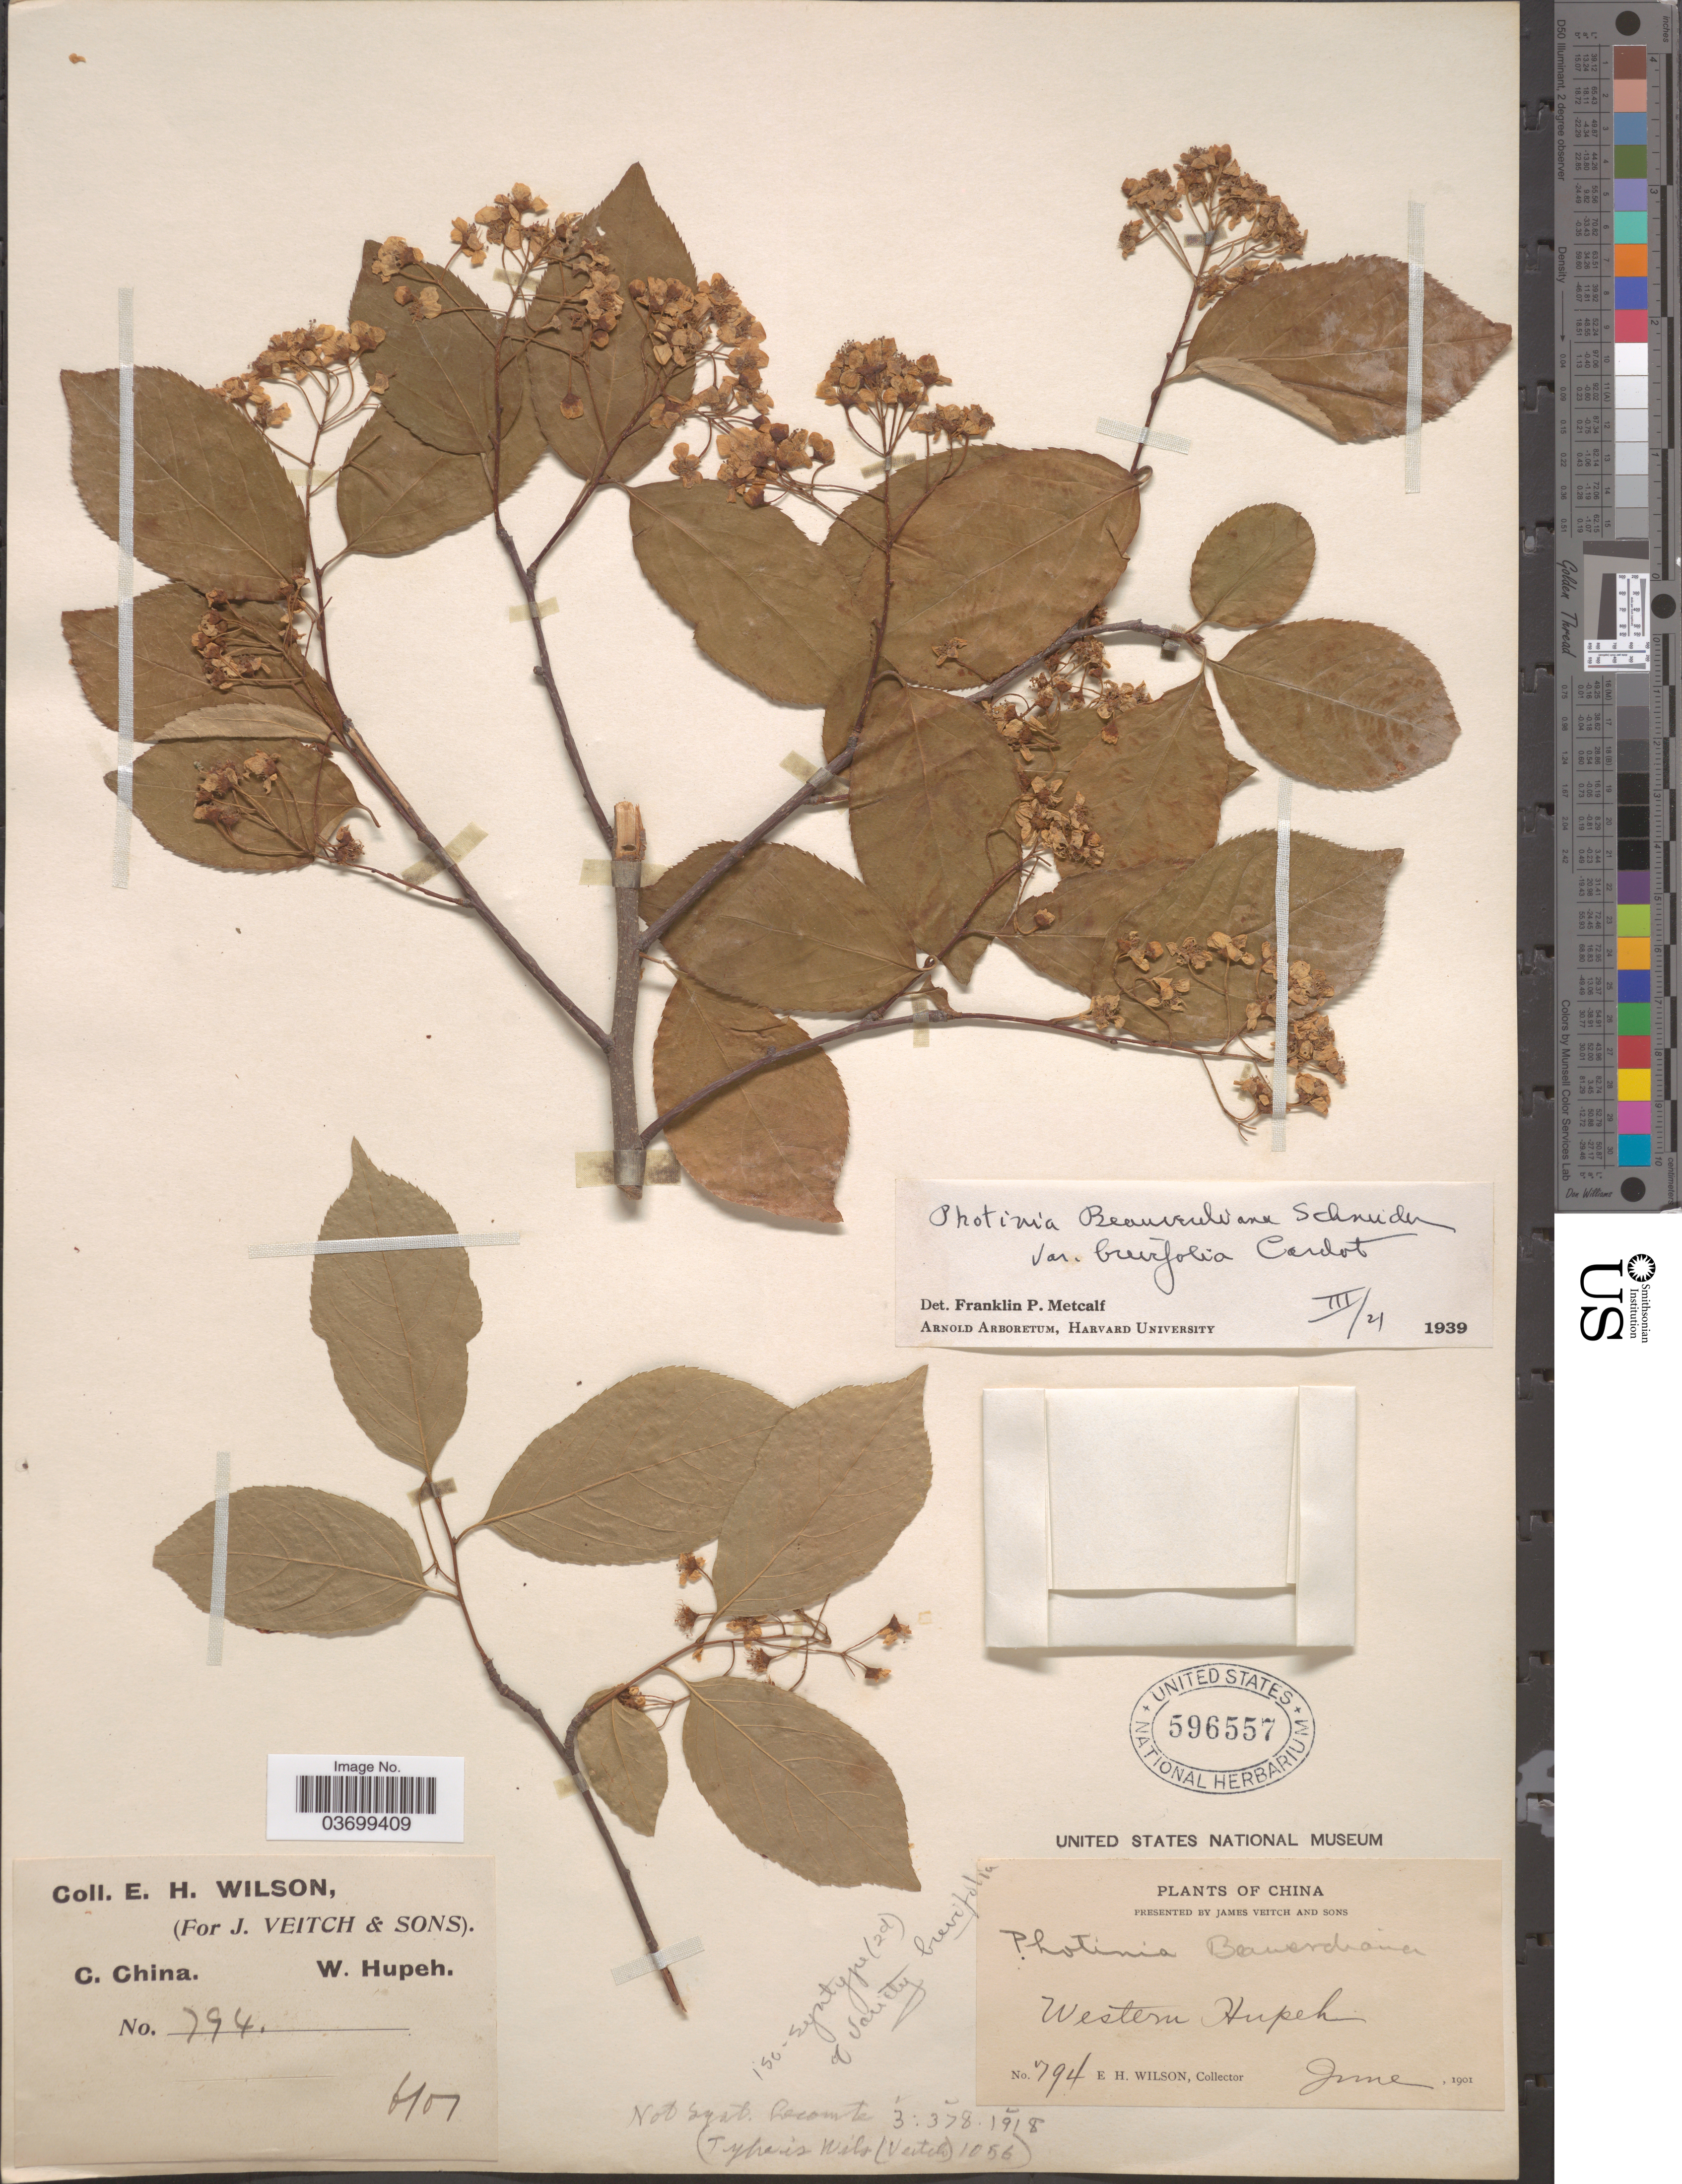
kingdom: Plantae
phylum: Tracheophyta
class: Magnoliopsida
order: Rosales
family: Rosaceae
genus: Photinia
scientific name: Photinia beauverdiana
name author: C.K. Schneid.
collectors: E. Wilson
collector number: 794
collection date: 1901-06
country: China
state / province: Hubei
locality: C. China. Western Hupeh.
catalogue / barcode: US 596557